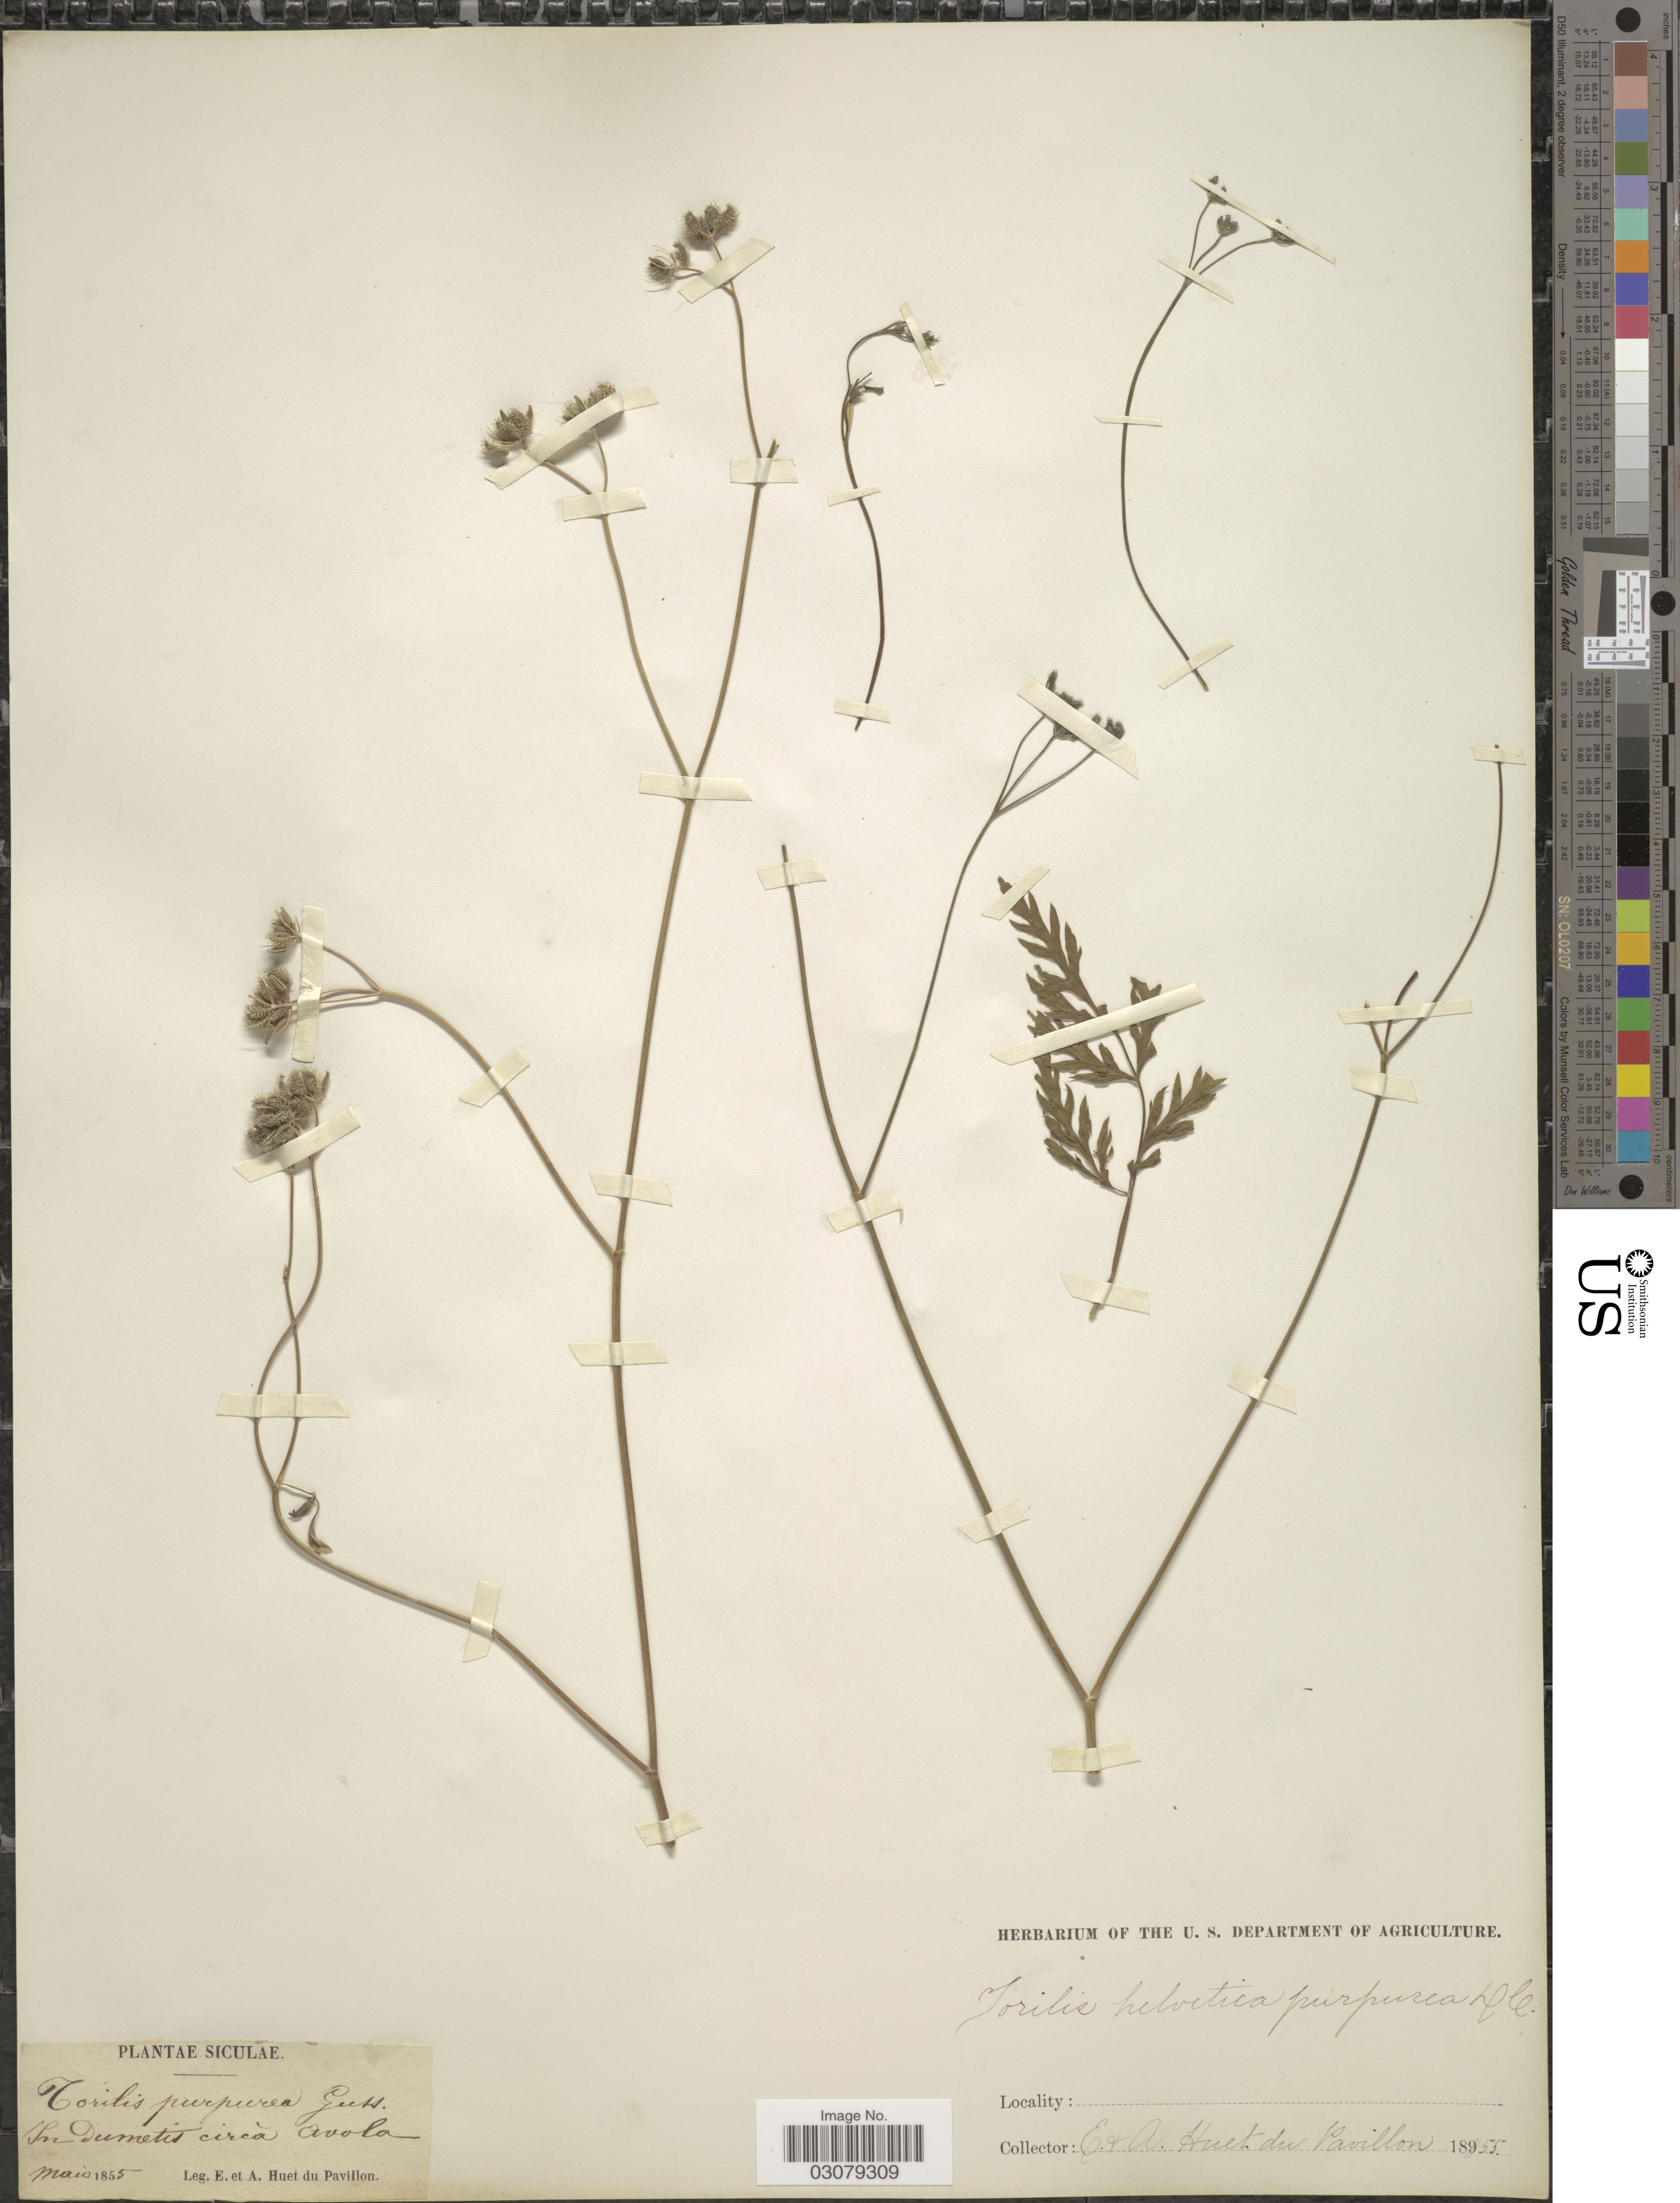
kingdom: Plantae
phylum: Tracheophyta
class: Magnoliopsida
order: Apiales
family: Apiaceae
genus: Torilis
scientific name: Torilis infesta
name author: (L.) Clairv.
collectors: E. Huet du Pavillon & A. Huet du Pavillon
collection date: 1855-05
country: Italy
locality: Siculae. In dumetis circa Avola.